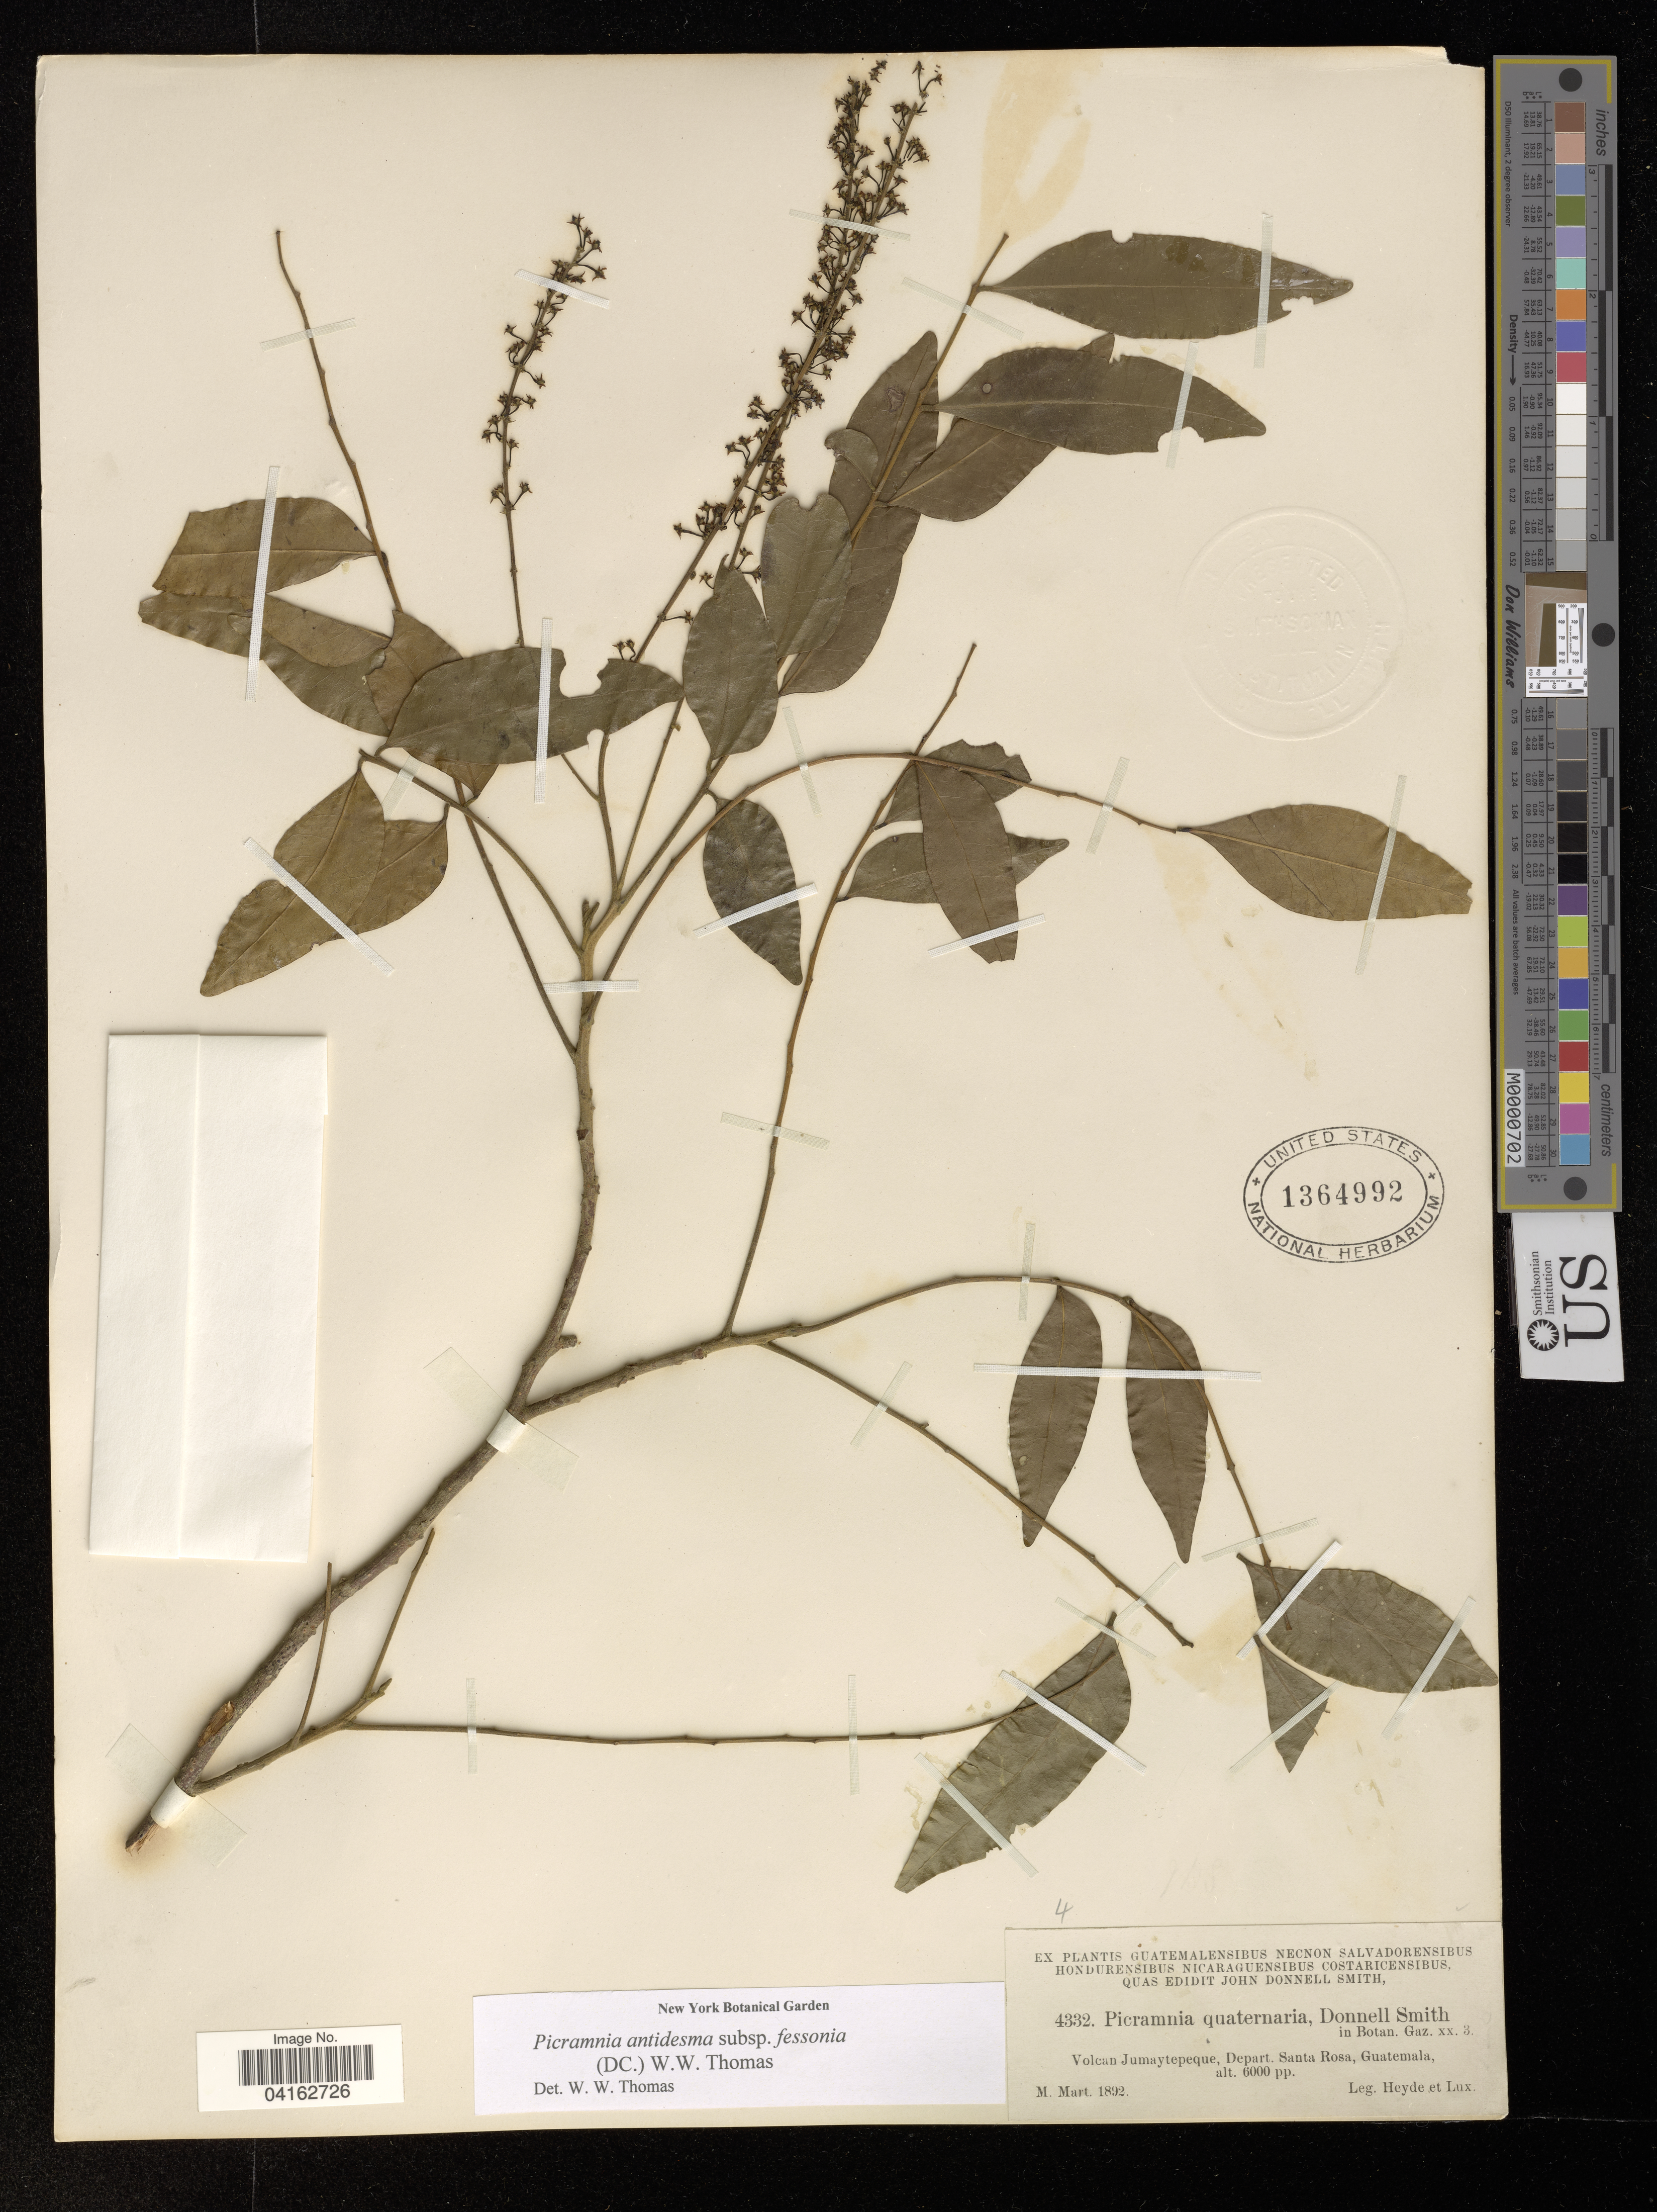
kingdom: Plantae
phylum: Tracheophyta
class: Magnoliopsida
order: Picramniales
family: Picramniaceae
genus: Picramnia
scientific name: Picramnia antidesma subsp. fessonia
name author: (DC.) W.W. Thomas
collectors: M. Mart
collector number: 1892?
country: Guatemala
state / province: Santa Rosa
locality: Volcan Jumaytepeque, Depart. Santa Rosa.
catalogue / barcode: US 1364992